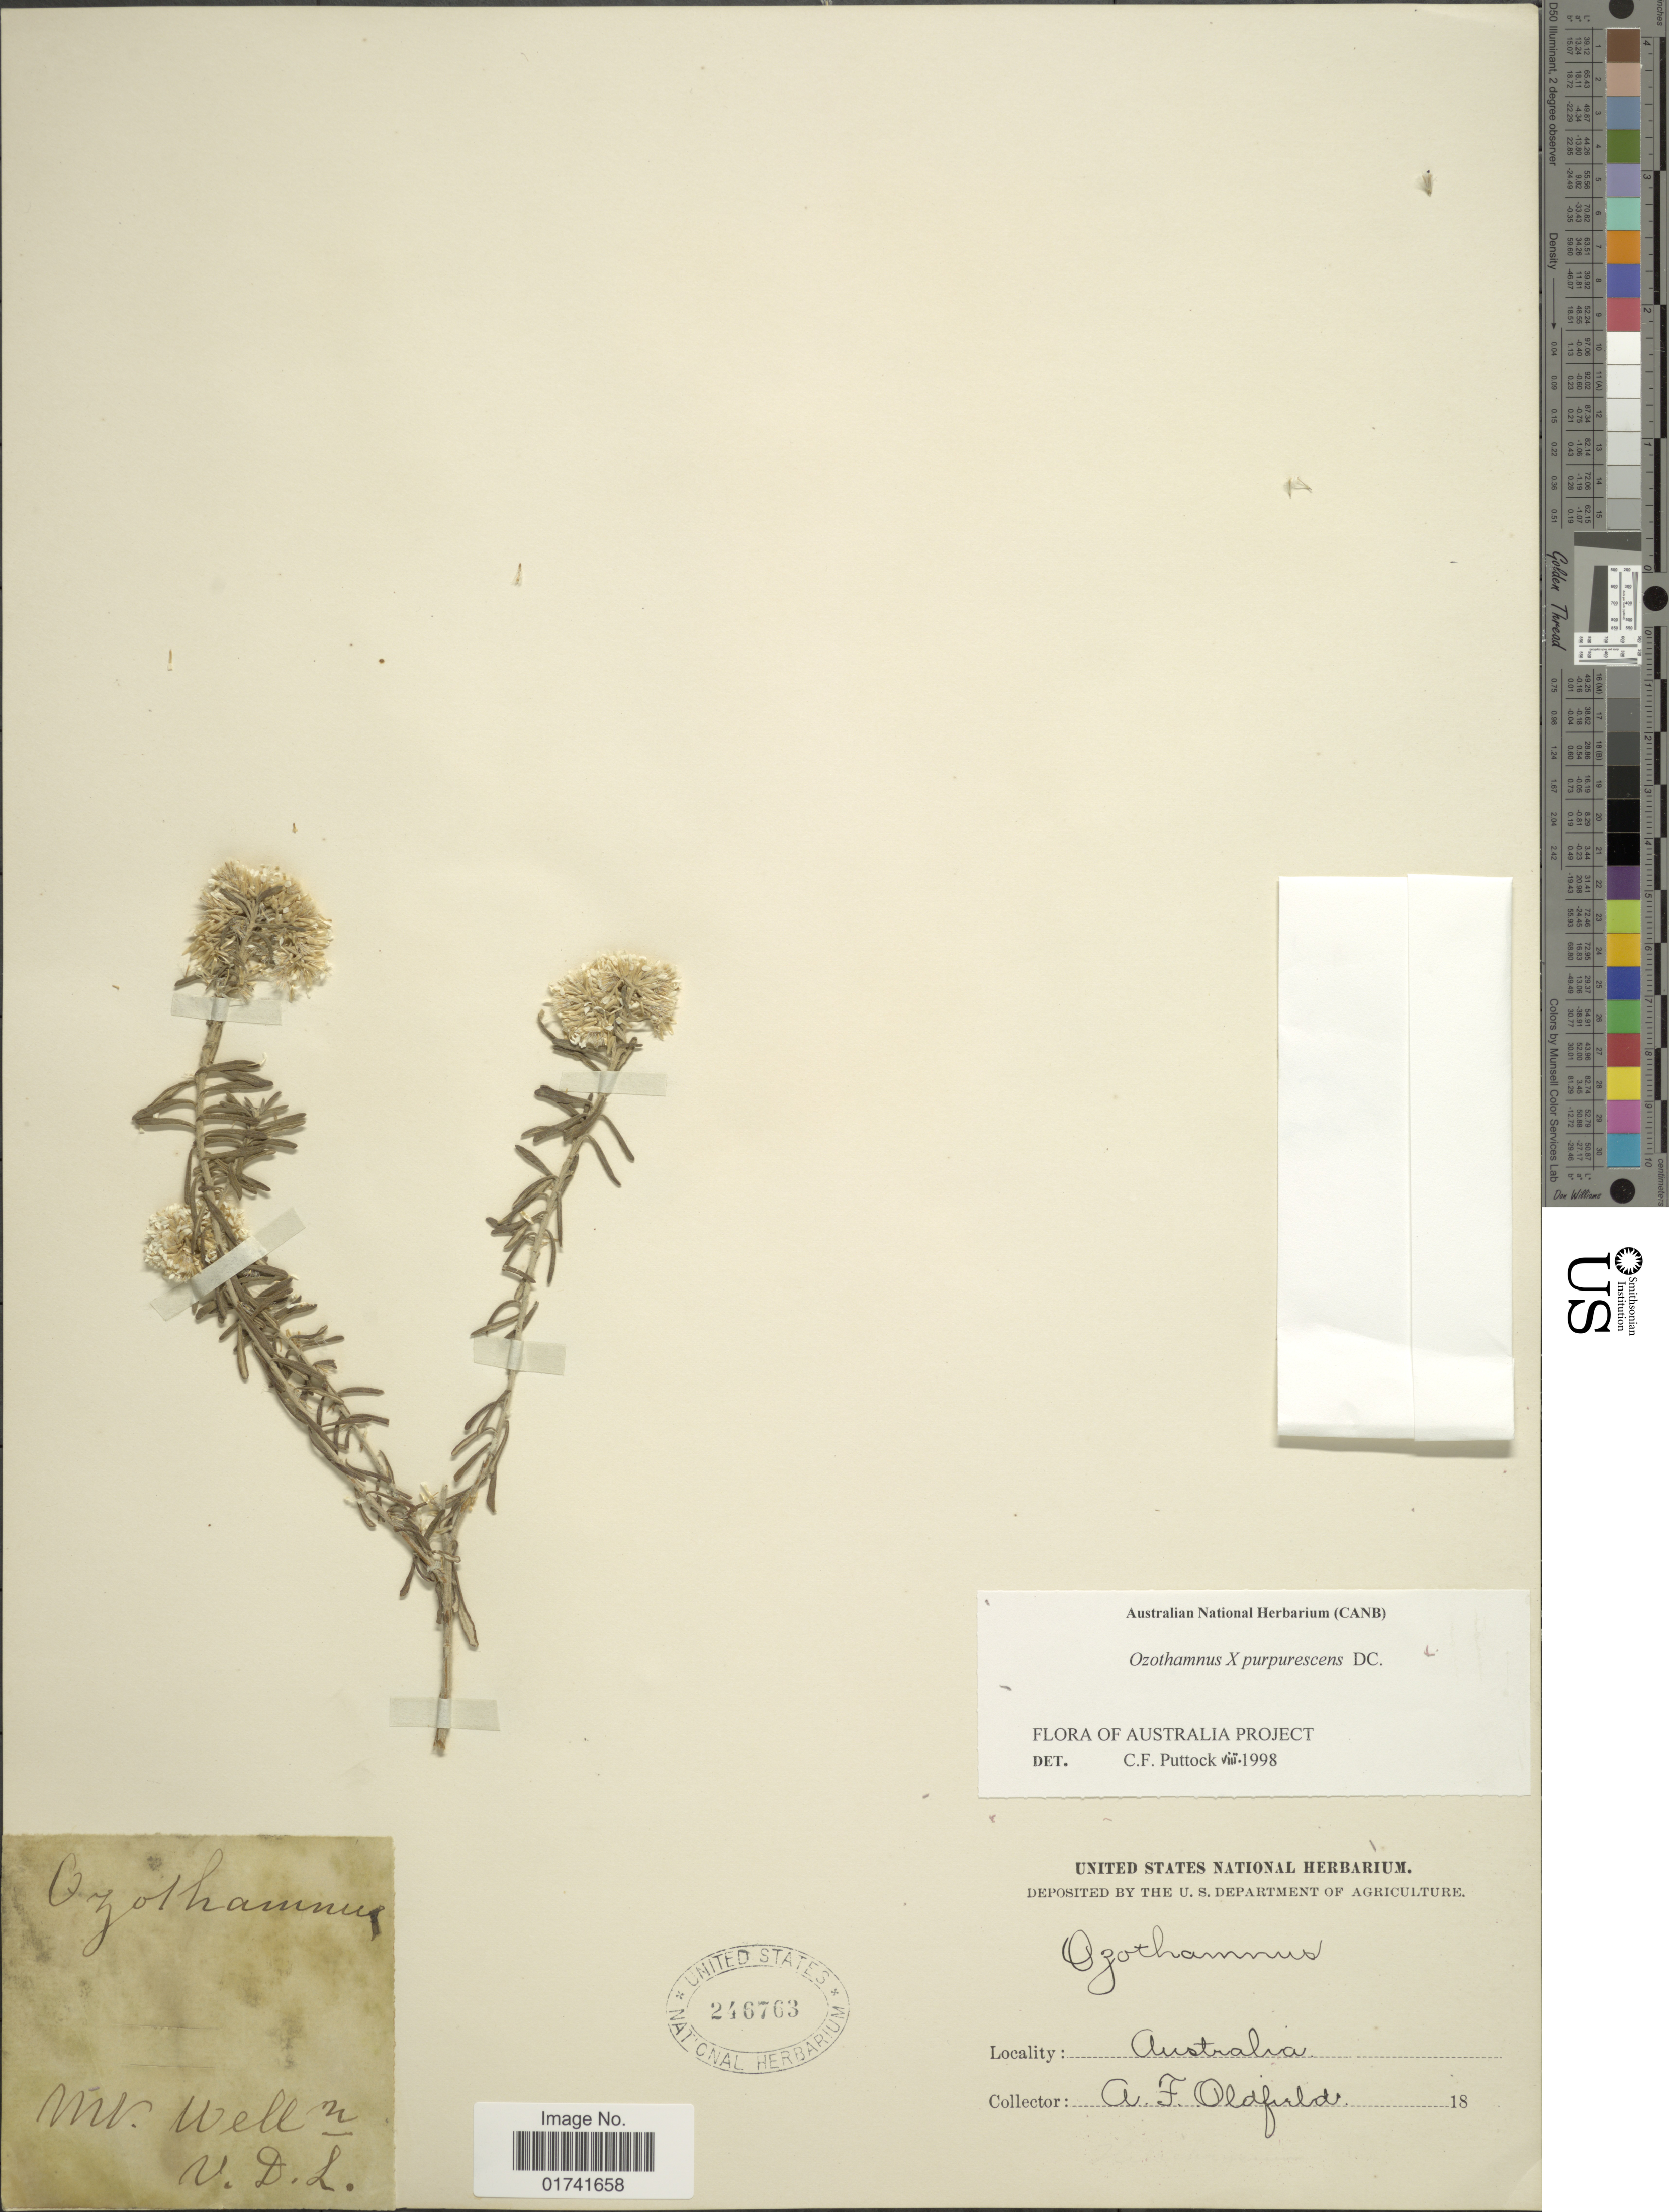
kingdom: Plantae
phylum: Tracheophyta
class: Magnoliopsida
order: Asterales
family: Asteraceae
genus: Ozothamnus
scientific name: Ozothamnus purpurascens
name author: DC.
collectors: A. Oldfield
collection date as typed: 18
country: Australia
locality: Mt. Well, v. D. L.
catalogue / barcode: US 246763